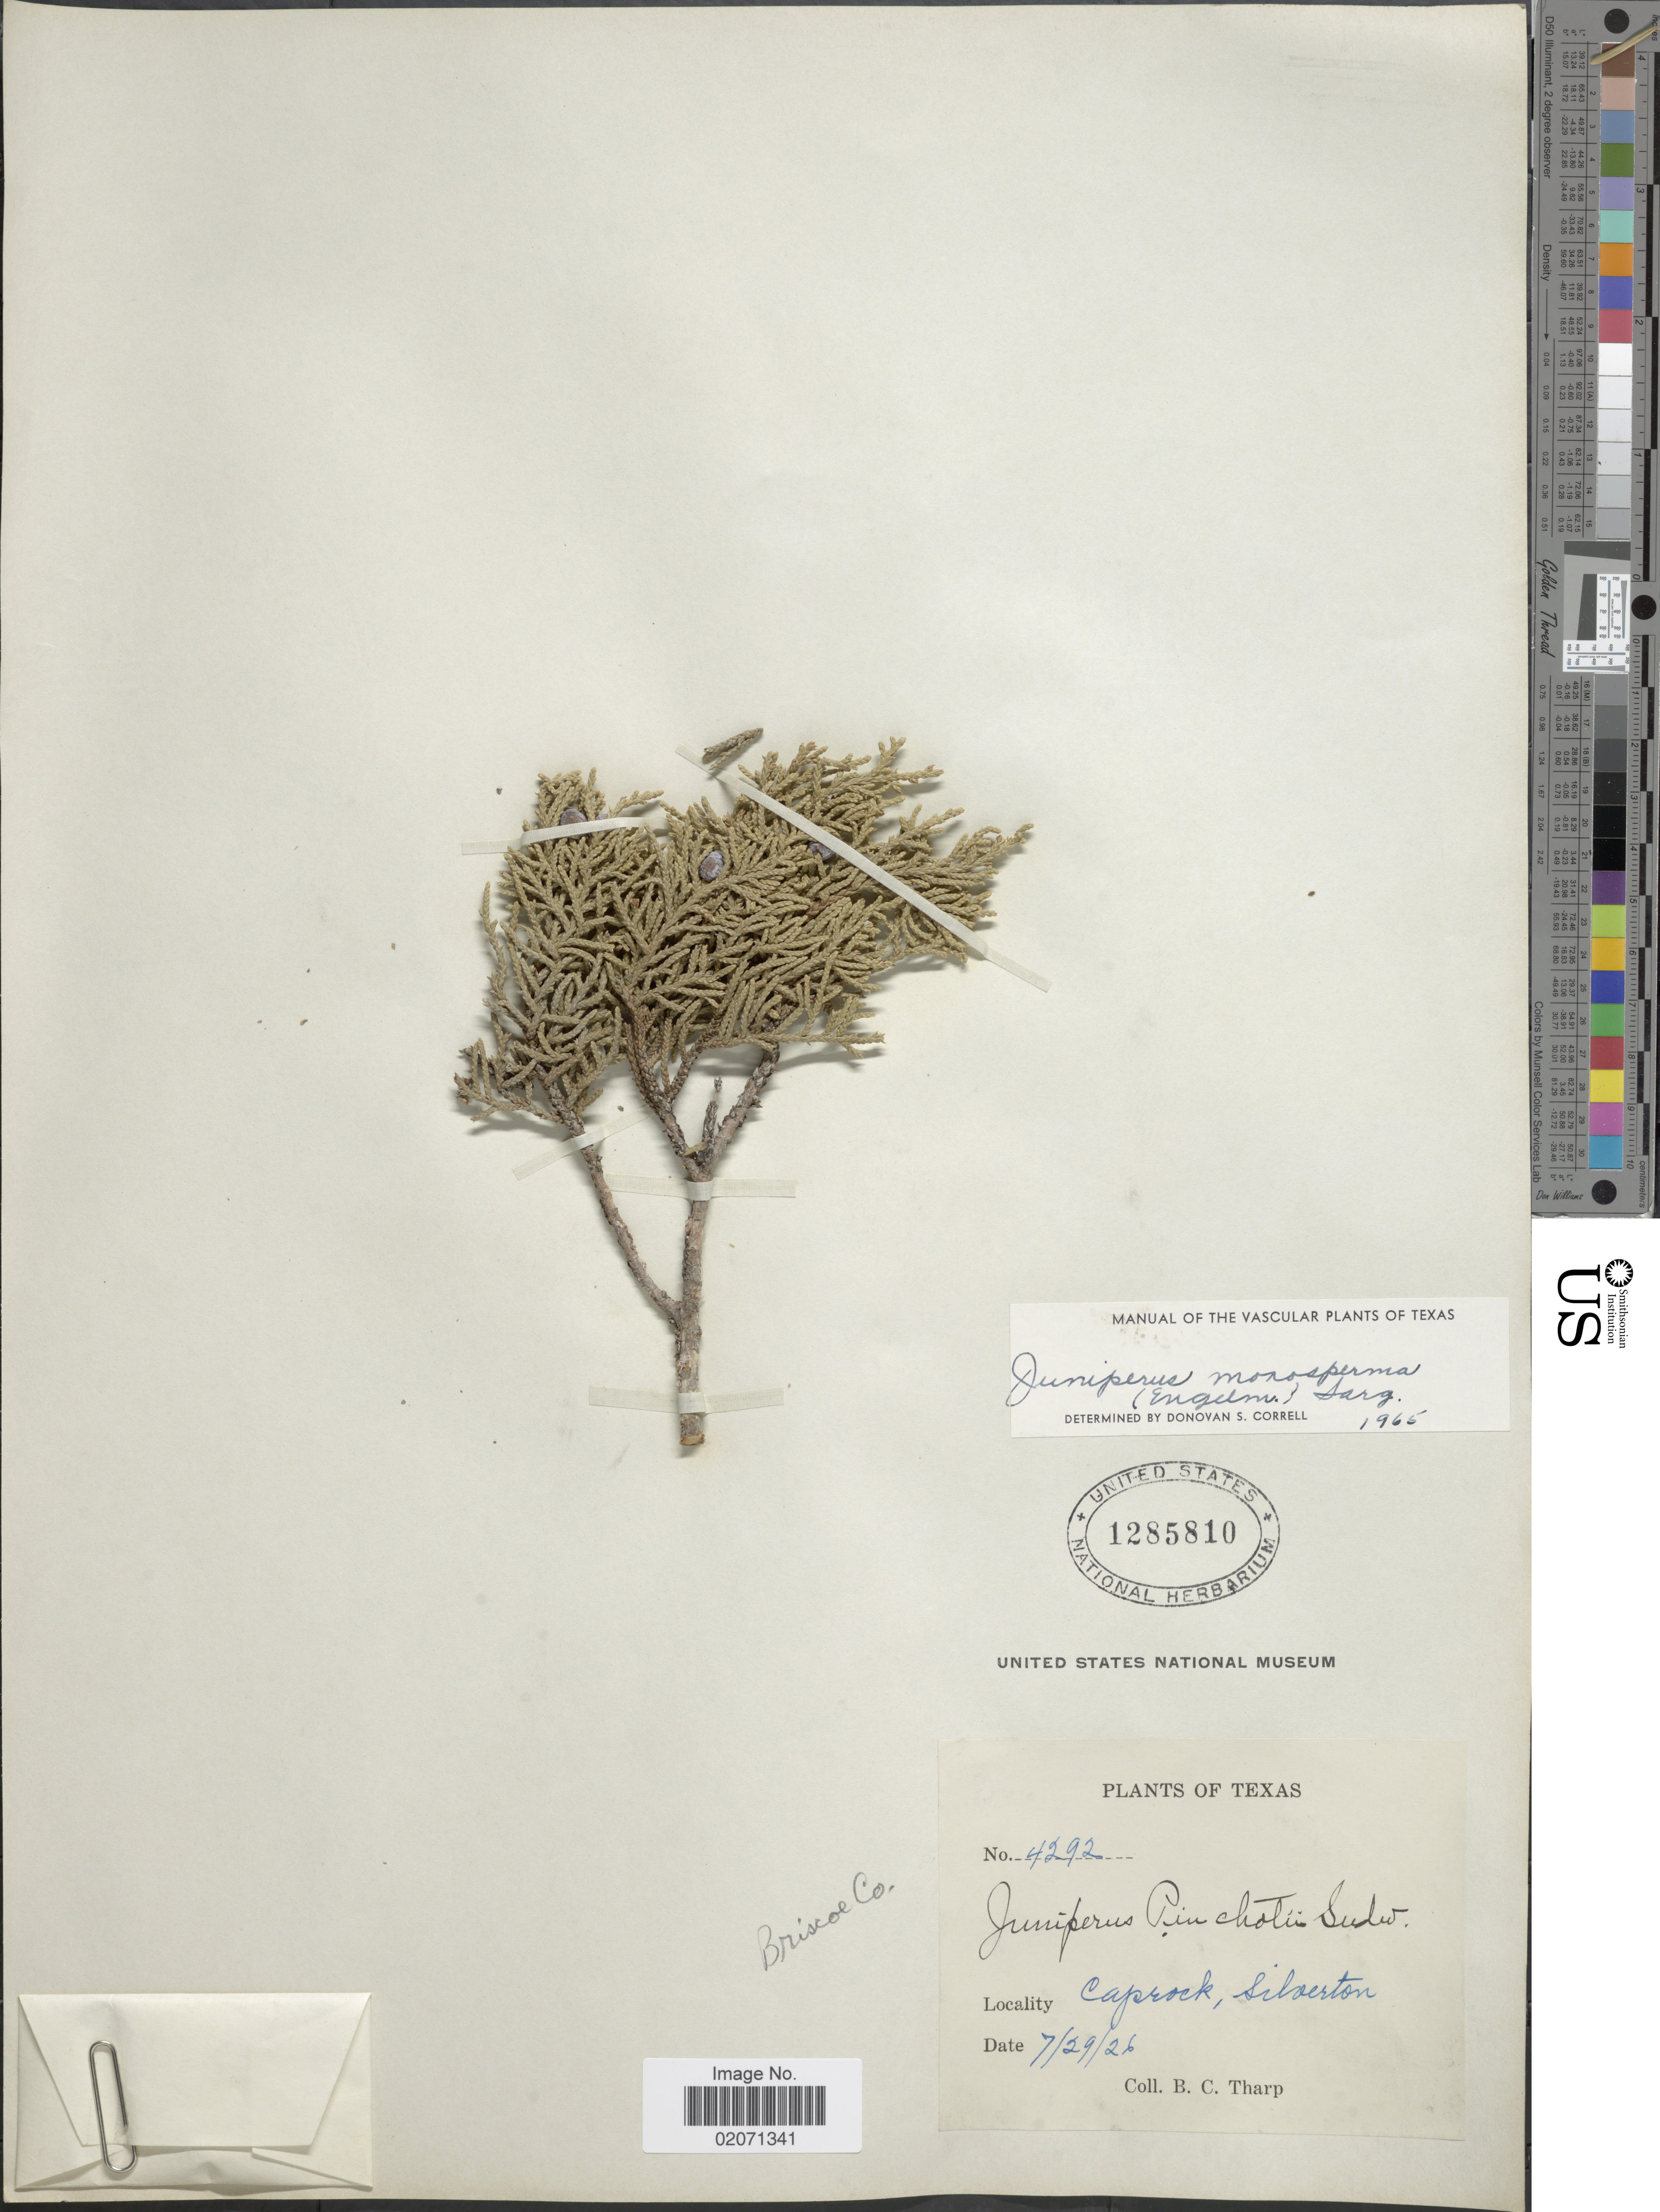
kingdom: Plantae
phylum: Tracheophyta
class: Pinopsida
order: Pinales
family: Cupressaceae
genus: Juniperus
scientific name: Juniperus monosperma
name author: (Engelm.) Sarg.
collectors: B. C. Tharp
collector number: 4292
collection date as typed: Transcribed d/m/y: 29/7/26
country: United States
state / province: Texas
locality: Caprock, Silverton. Briscoe Co.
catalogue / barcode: US 1285810